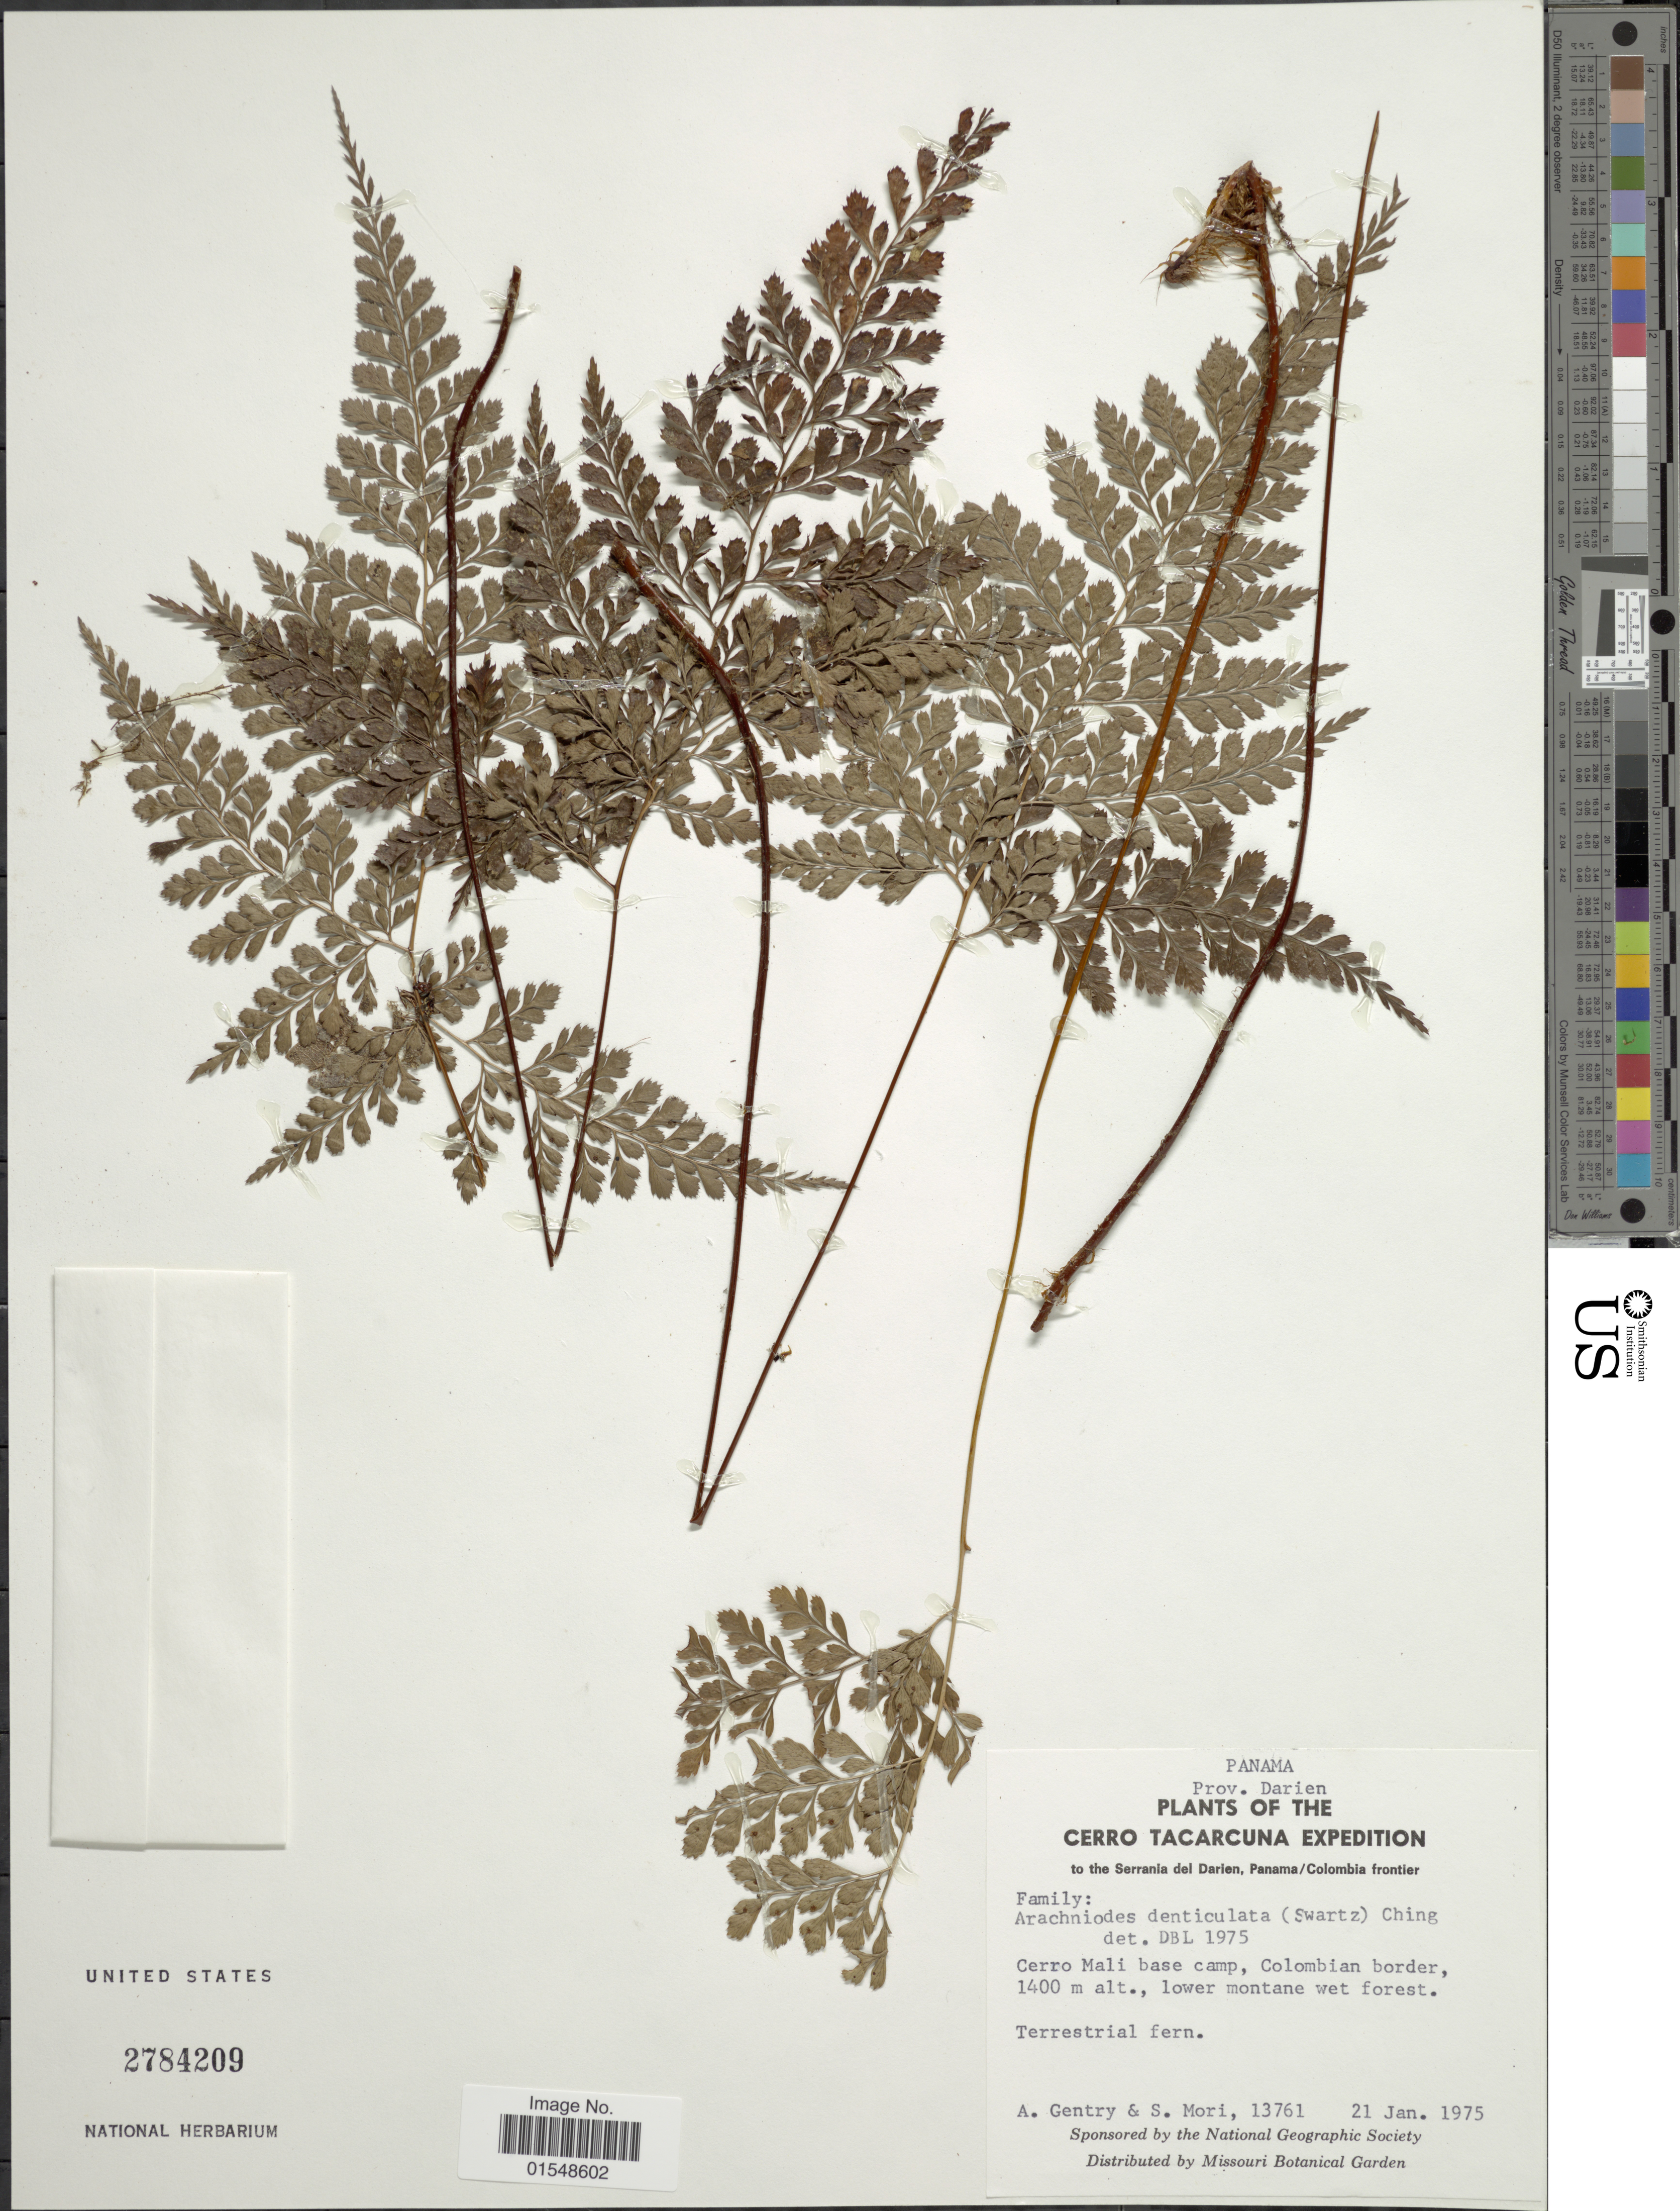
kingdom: Plantae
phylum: Tracheophyta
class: Polypodiopsida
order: Polypodiales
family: Dryopteridaceae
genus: Arachniodes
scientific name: Arachniodes denticulata var. jucunda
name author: (Fée) Lellinger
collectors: A. H. Gentry & S. Mori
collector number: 13761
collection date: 1975-01-21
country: Panama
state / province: Darién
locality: Cderro Tacarcuna Expedition, Serrania del Darien, Panama/ Colombia frontier, Cerro Mali base camp, Colombian border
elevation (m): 1400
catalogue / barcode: US 2784209